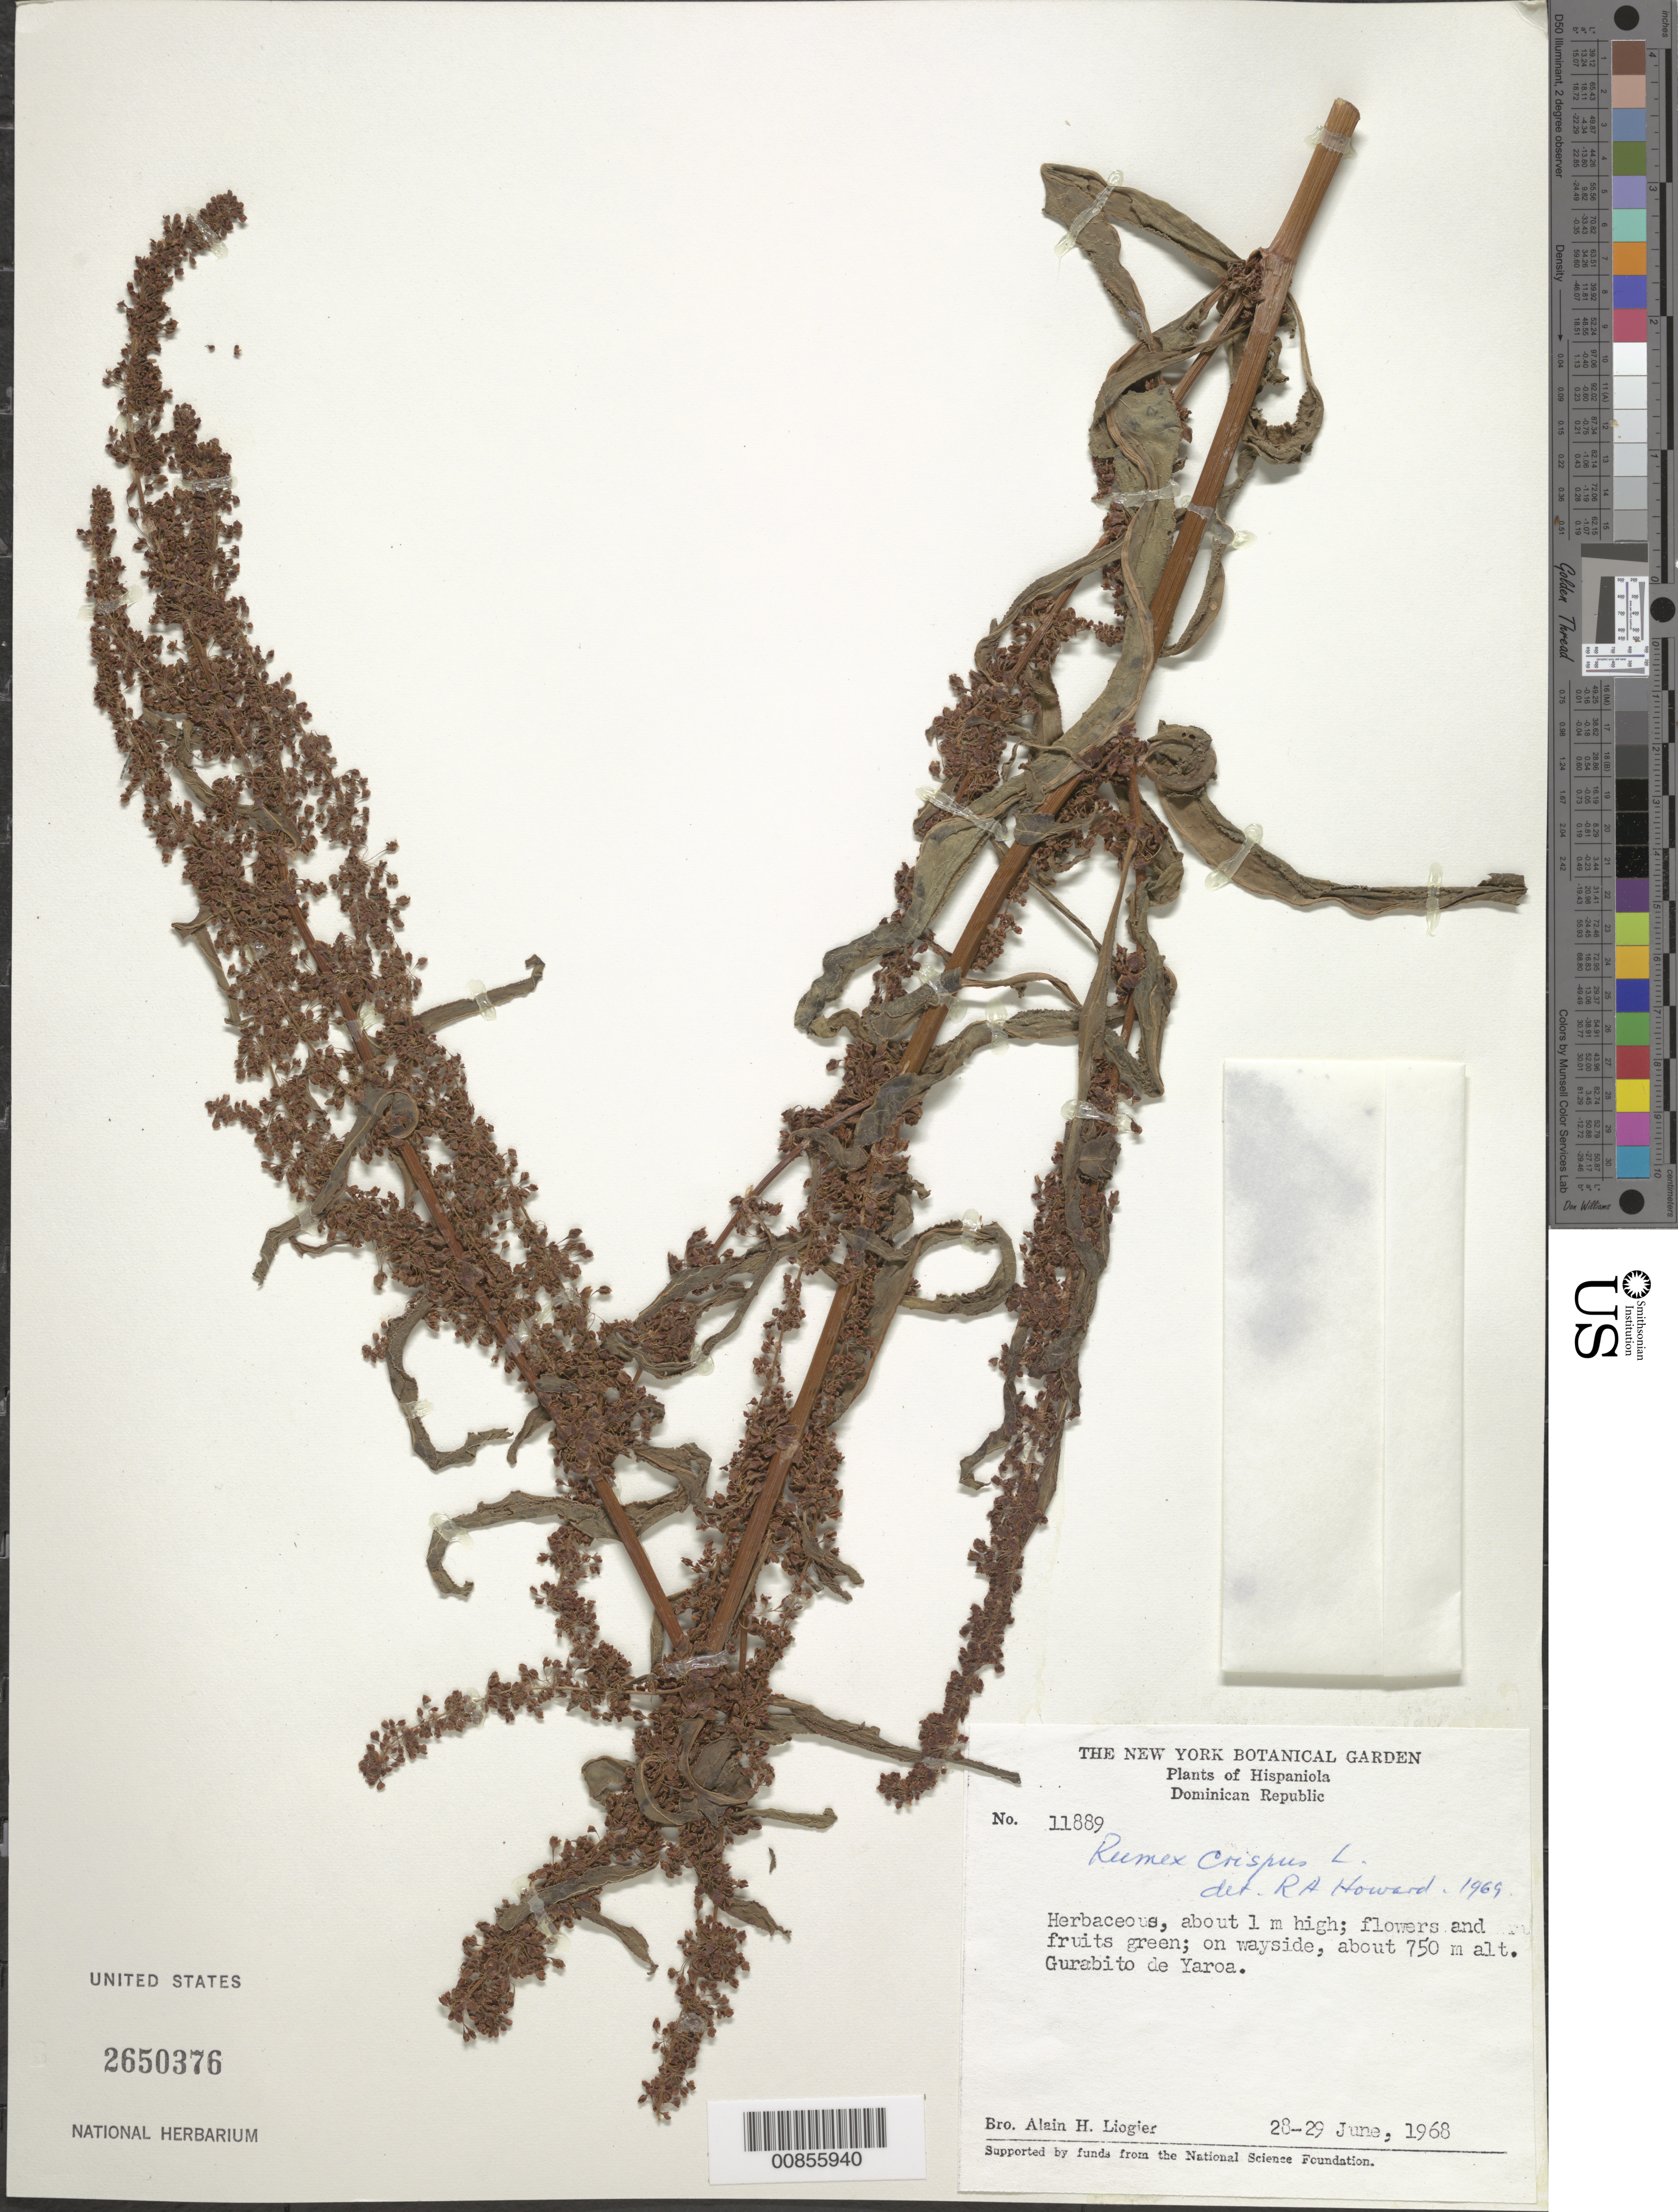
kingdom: Plantae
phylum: Tracheophyta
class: Magnoliopsida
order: Caryophyllales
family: Polygonaceae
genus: Rumex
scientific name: Rumex crispus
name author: L.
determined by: Howard, R. A.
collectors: A. H. Liogier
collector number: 11889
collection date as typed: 28 Jun 1968 to 29 Jun 1968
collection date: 1968-06-28/1968-06-29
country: Dominican Republic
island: Hispaniola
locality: Gurabito de Yaroa. On wayside.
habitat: On wayside.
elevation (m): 750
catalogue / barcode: US 2650376